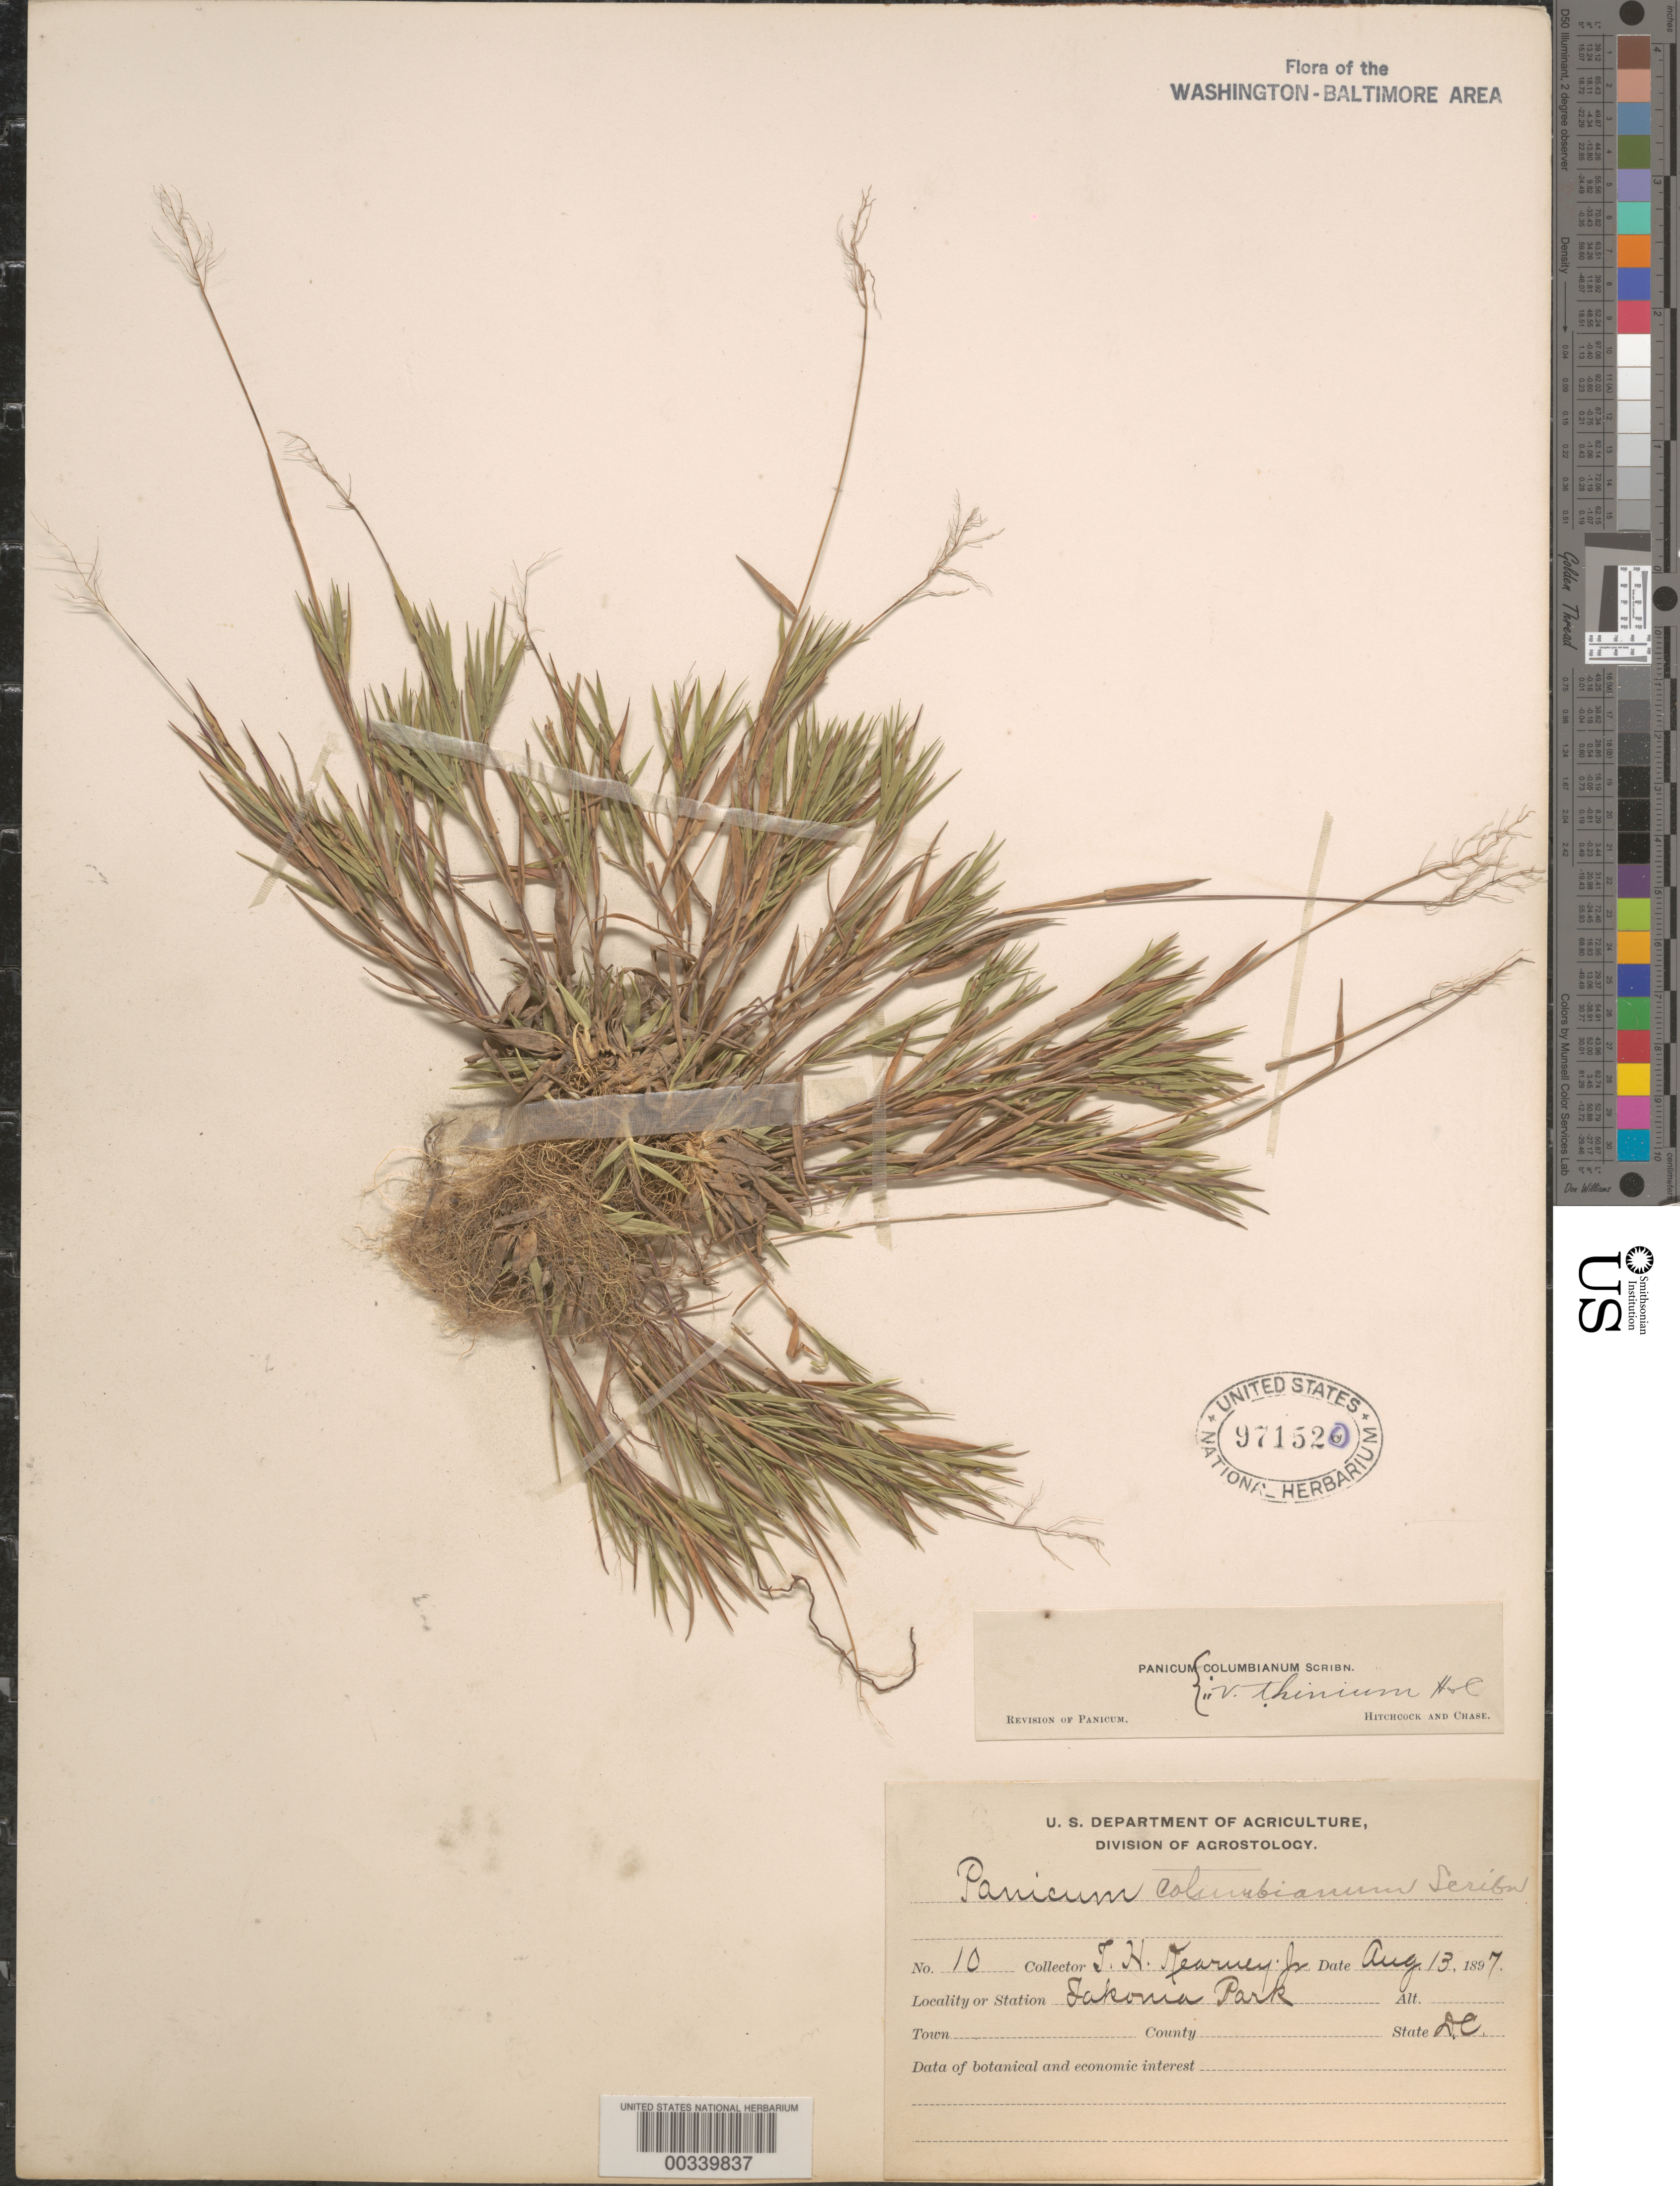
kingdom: Plantae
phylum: Tracheophyta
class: Liliopsida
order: Poales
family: Poaceae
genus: Dichanthelium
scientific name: Dichanthelium sabulorum var. thinium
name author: (Hitchc. & Chase) Gould & C.A. Clark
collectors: T. H. Kearney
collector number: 10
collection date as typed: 13 Aug 1897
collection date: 1897-08-13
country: United States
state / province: District of Columbia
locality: Takoma Park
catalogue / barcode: US 971520